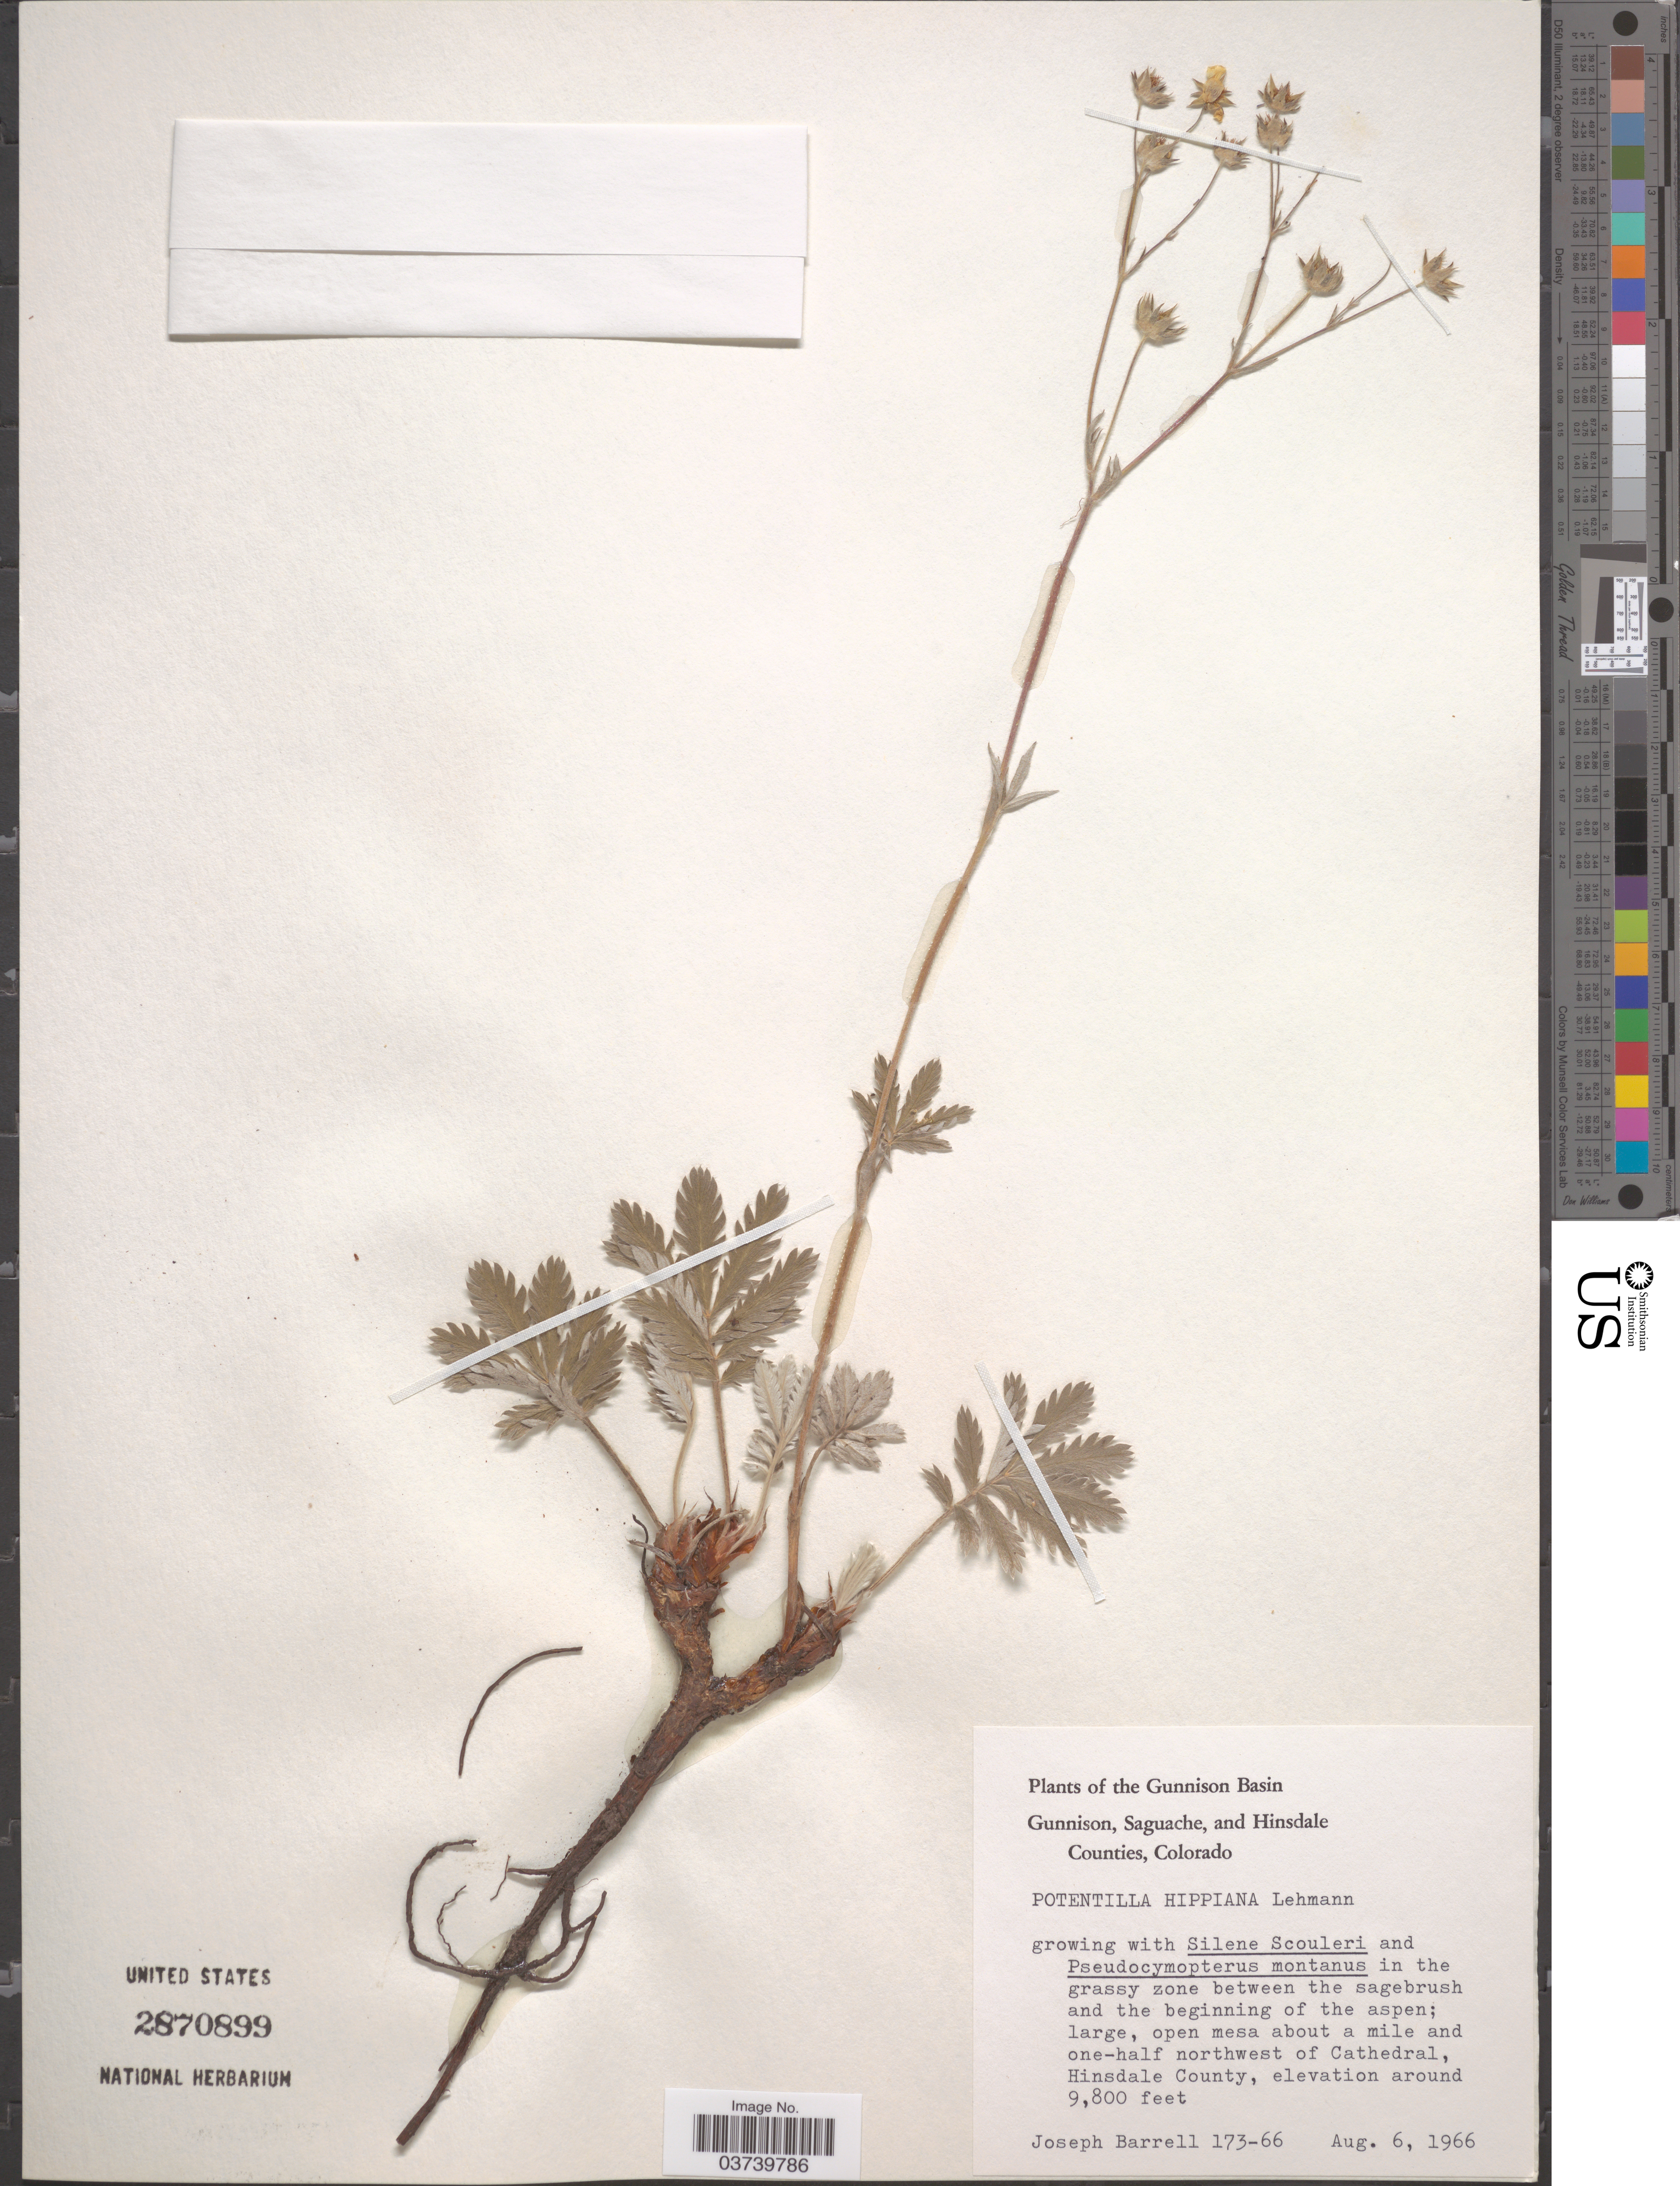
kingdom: Plantae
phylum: Tracheophyta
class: Magnoliopsida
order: Rosales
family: Rosaceae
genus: Potentilla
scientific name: Potentilla hippiana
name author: Lehm.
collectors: J. Barrell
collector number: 173-66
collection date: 1966-08-06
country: United States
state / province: Colorado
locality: The Gunnison Basin. Large, open mesa about a mile and one-half northwest of Cathedral, Hinsdale County.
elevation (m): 2987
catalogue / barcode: US 2870899